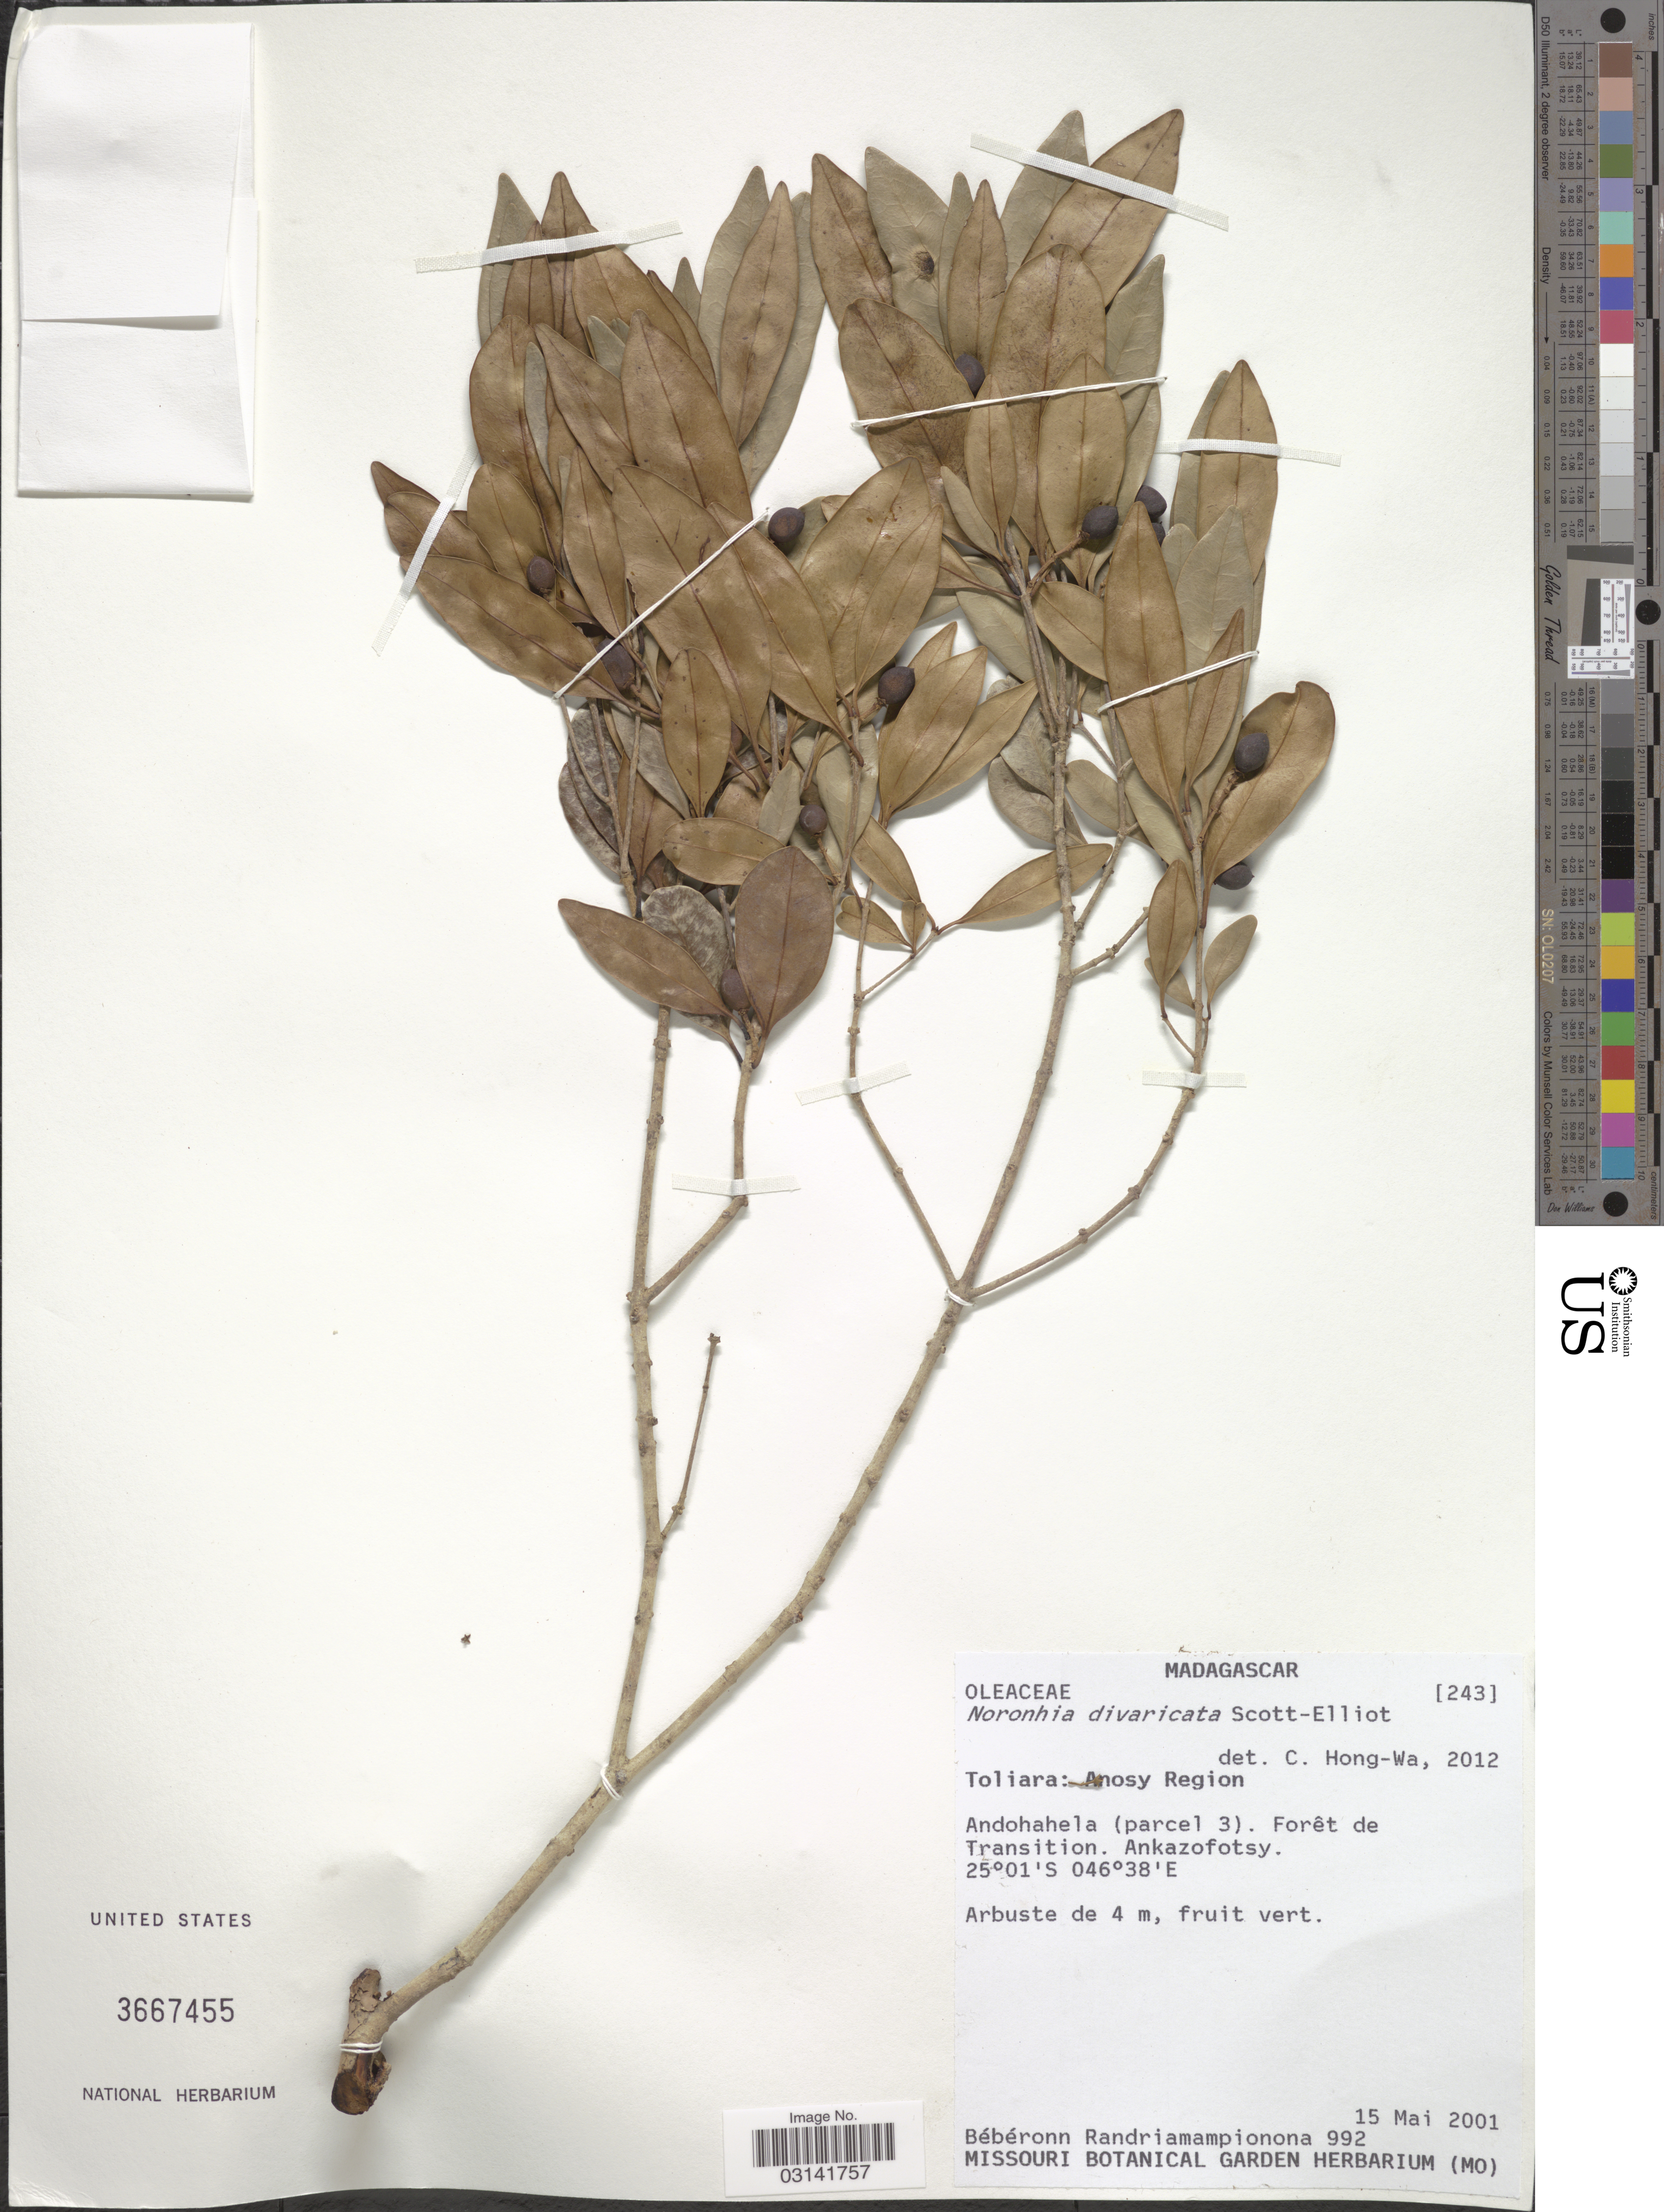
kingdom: Plantae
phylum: Tracheophyta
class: Magnoliopsida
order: Lamiales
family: Oleaceae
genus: Noronhia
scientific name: Noronhia divaricata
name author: Scott Elliot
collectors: B. Randriamampionona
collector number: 992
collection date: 2001-05-15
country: Madagascar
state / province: Anosy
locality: Anosy Region. Andohahela (parcel 3). Forêt de Transition. Ankazofotsy.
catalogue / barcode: US 3667455